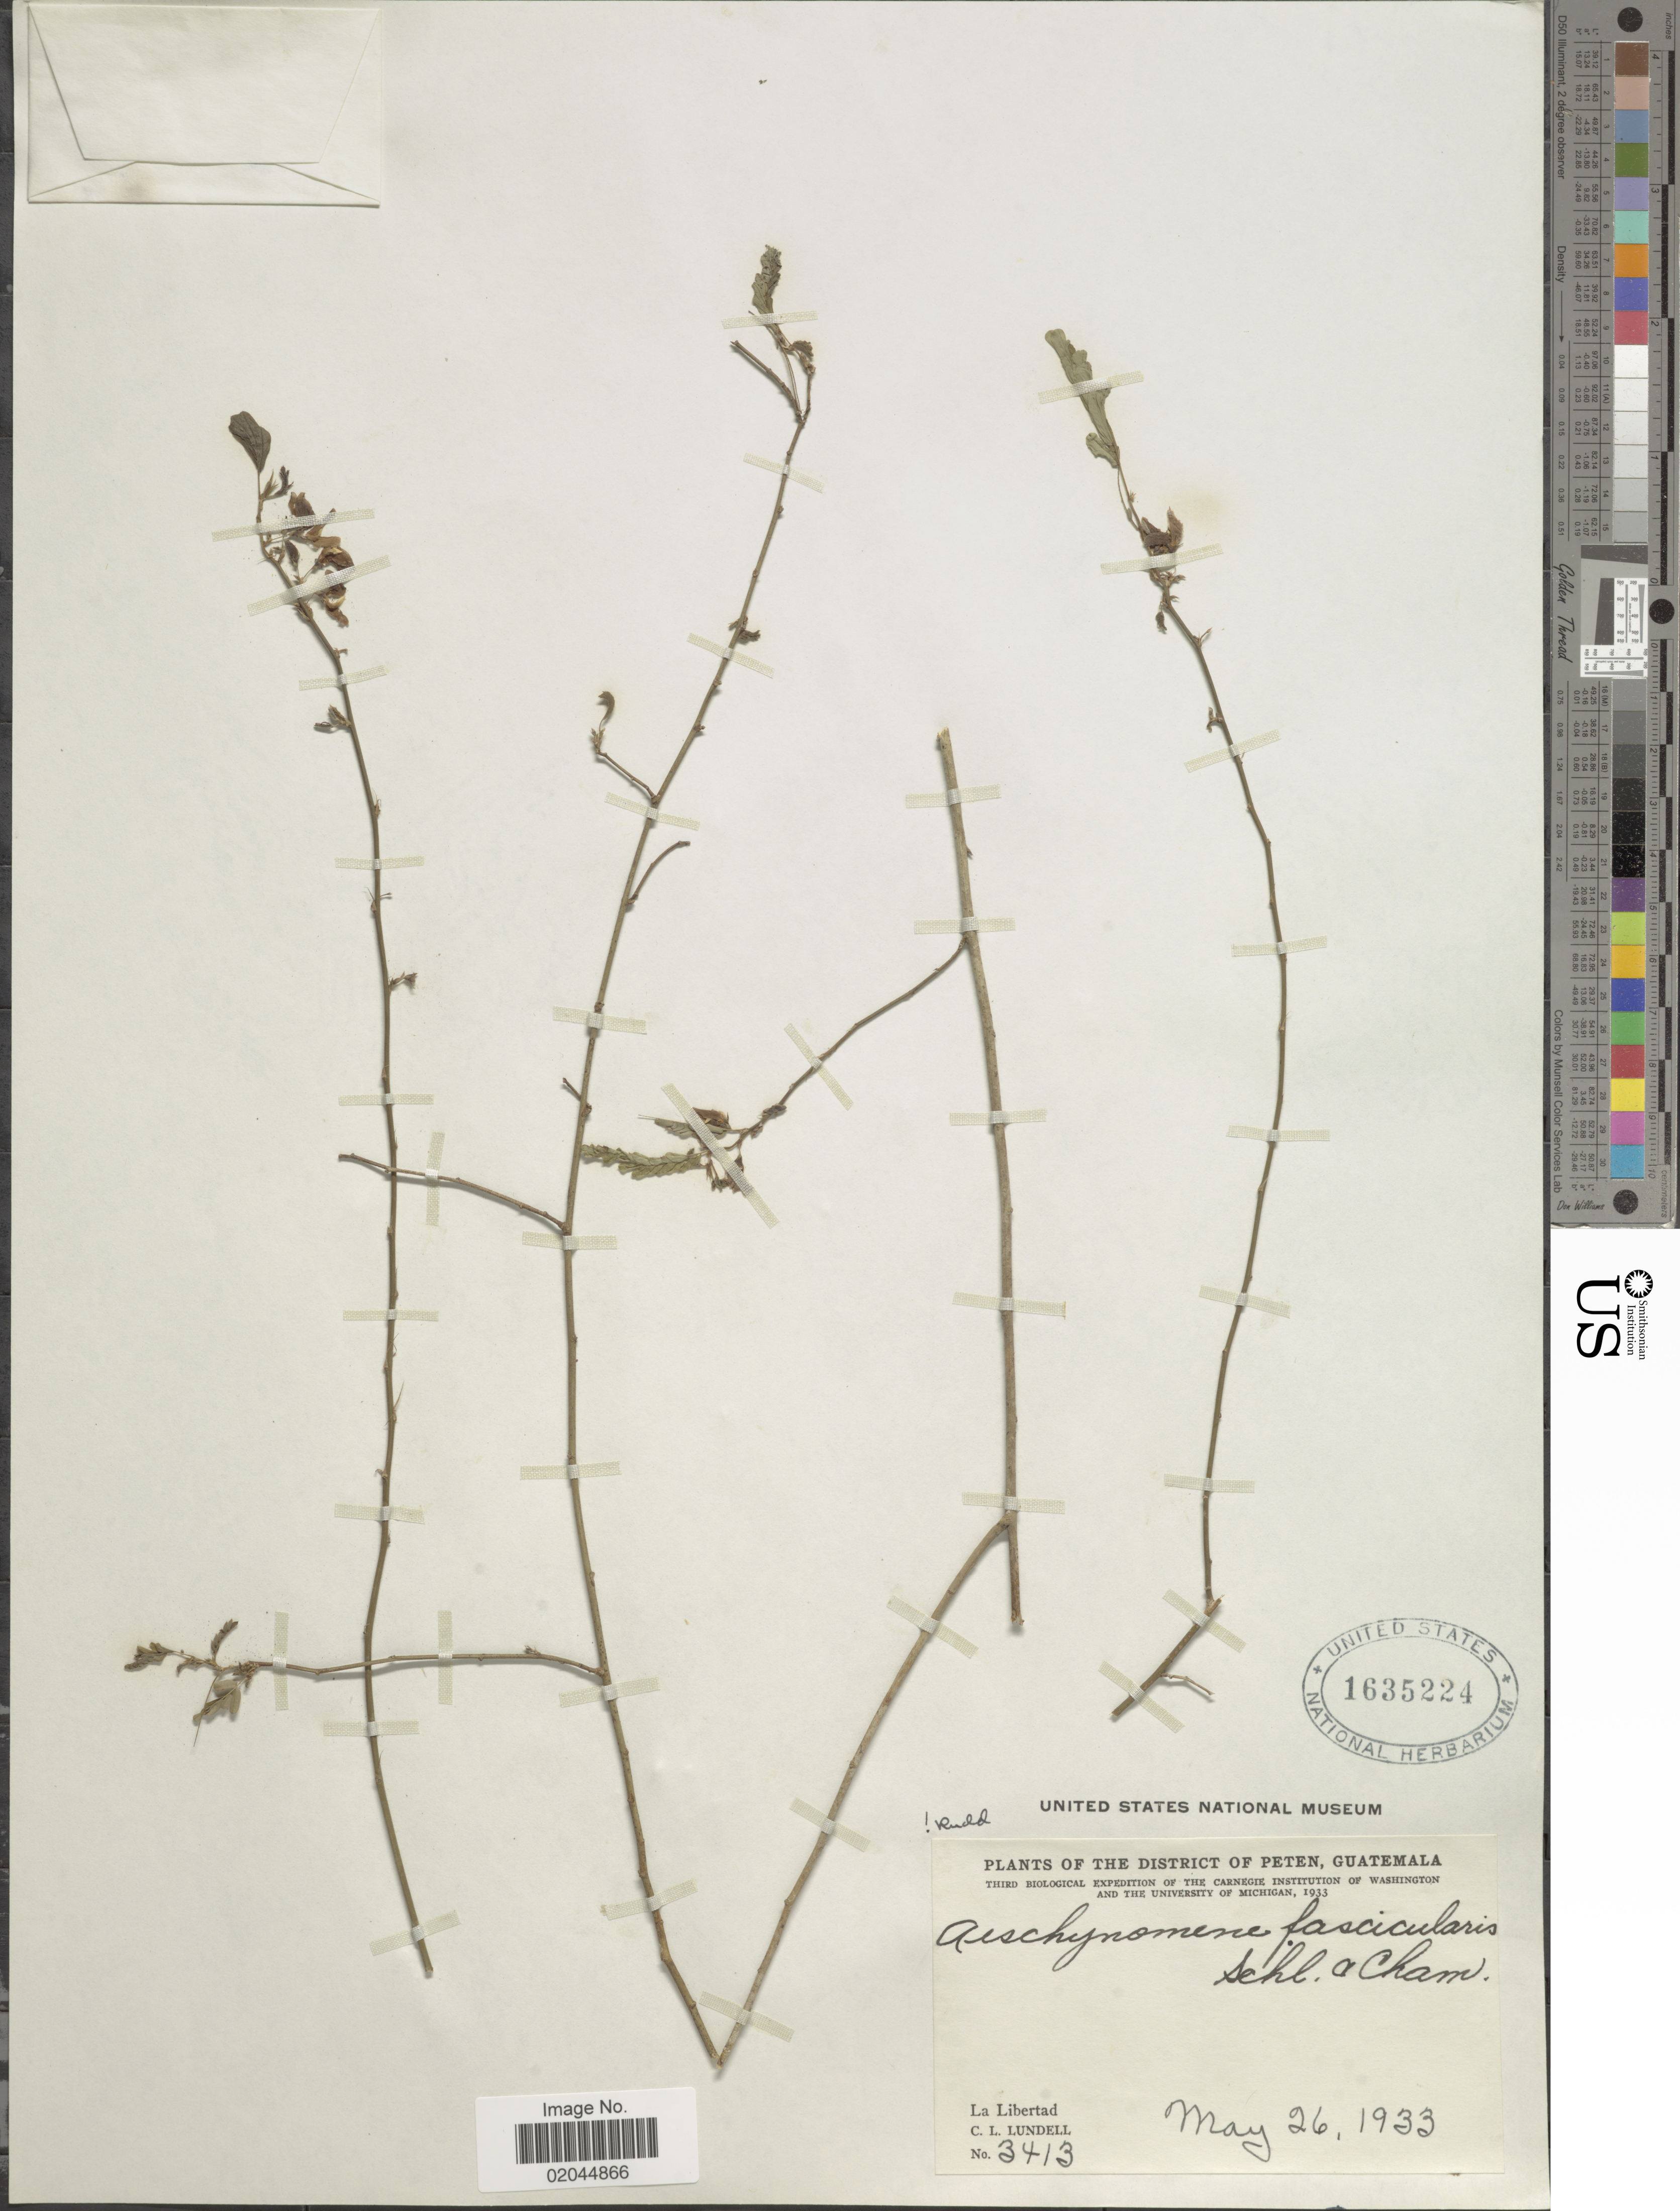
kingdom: Plantae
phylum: Tracheophyta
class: Magnoliopsida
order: Fabales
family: Fabaceae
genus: Aeschynomene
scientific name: Aeschynomene fascicularis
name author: Schltdl. & Cham.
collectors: C. L. Lundell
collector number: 3413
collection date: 1933-05-26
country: Guatemala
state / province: El Petén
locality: The District of Peten, Guatemala, La Libertad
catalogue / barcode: US 1635224